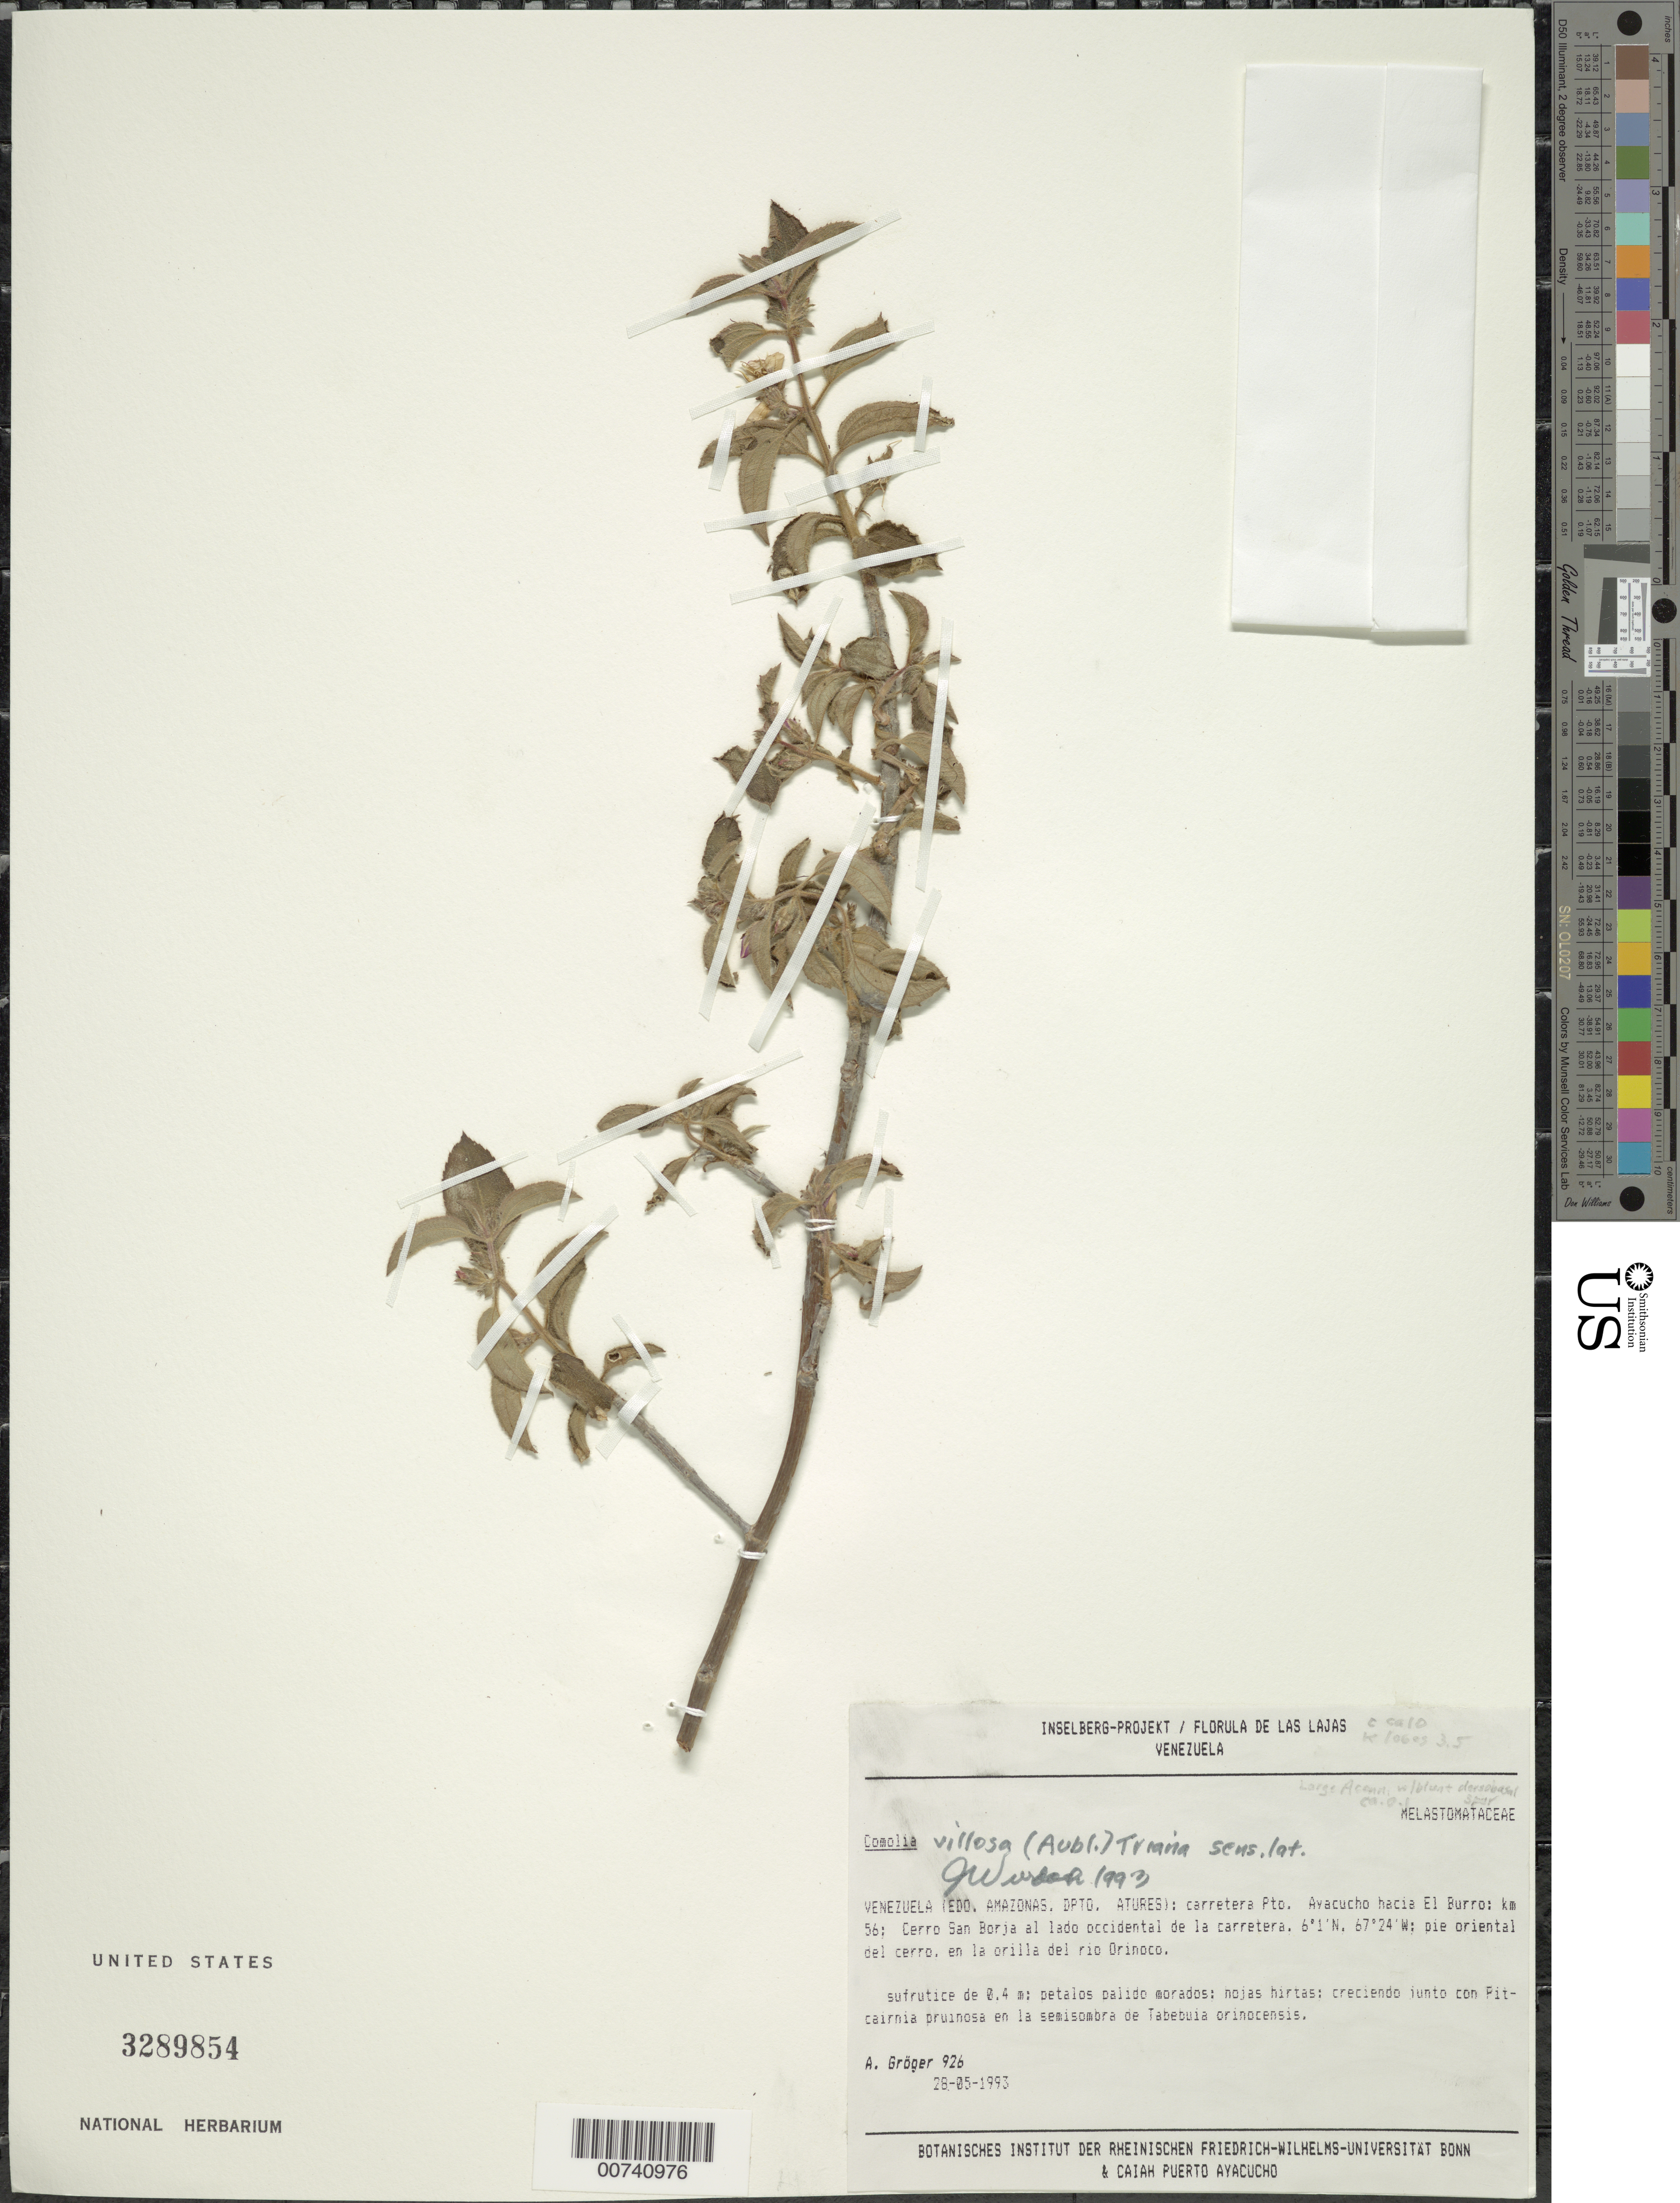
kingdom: Plantae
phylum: Tracheophyta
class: Magnoliopsida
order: Myrtales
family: Melastomataceae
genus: Comolia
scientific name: Comolia villosa var. glabrior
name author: Cogn.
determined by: Nunes da Silva, Diego, (RB), Jardim Botanico do Rio de Janeiro - Herbario (BRAZIL)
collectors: A. Gröger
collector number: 926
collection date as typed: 28-May-93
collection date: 1993-05-28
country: Venezuela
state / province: Amazonas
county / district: Atures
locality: Puerto Ayacucho, road toward El Burro, km 56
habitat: Creciendo junto con Pitcairnia pruinosa en la semisombre de Tabebuia orinocensis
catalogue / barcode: US 3289854